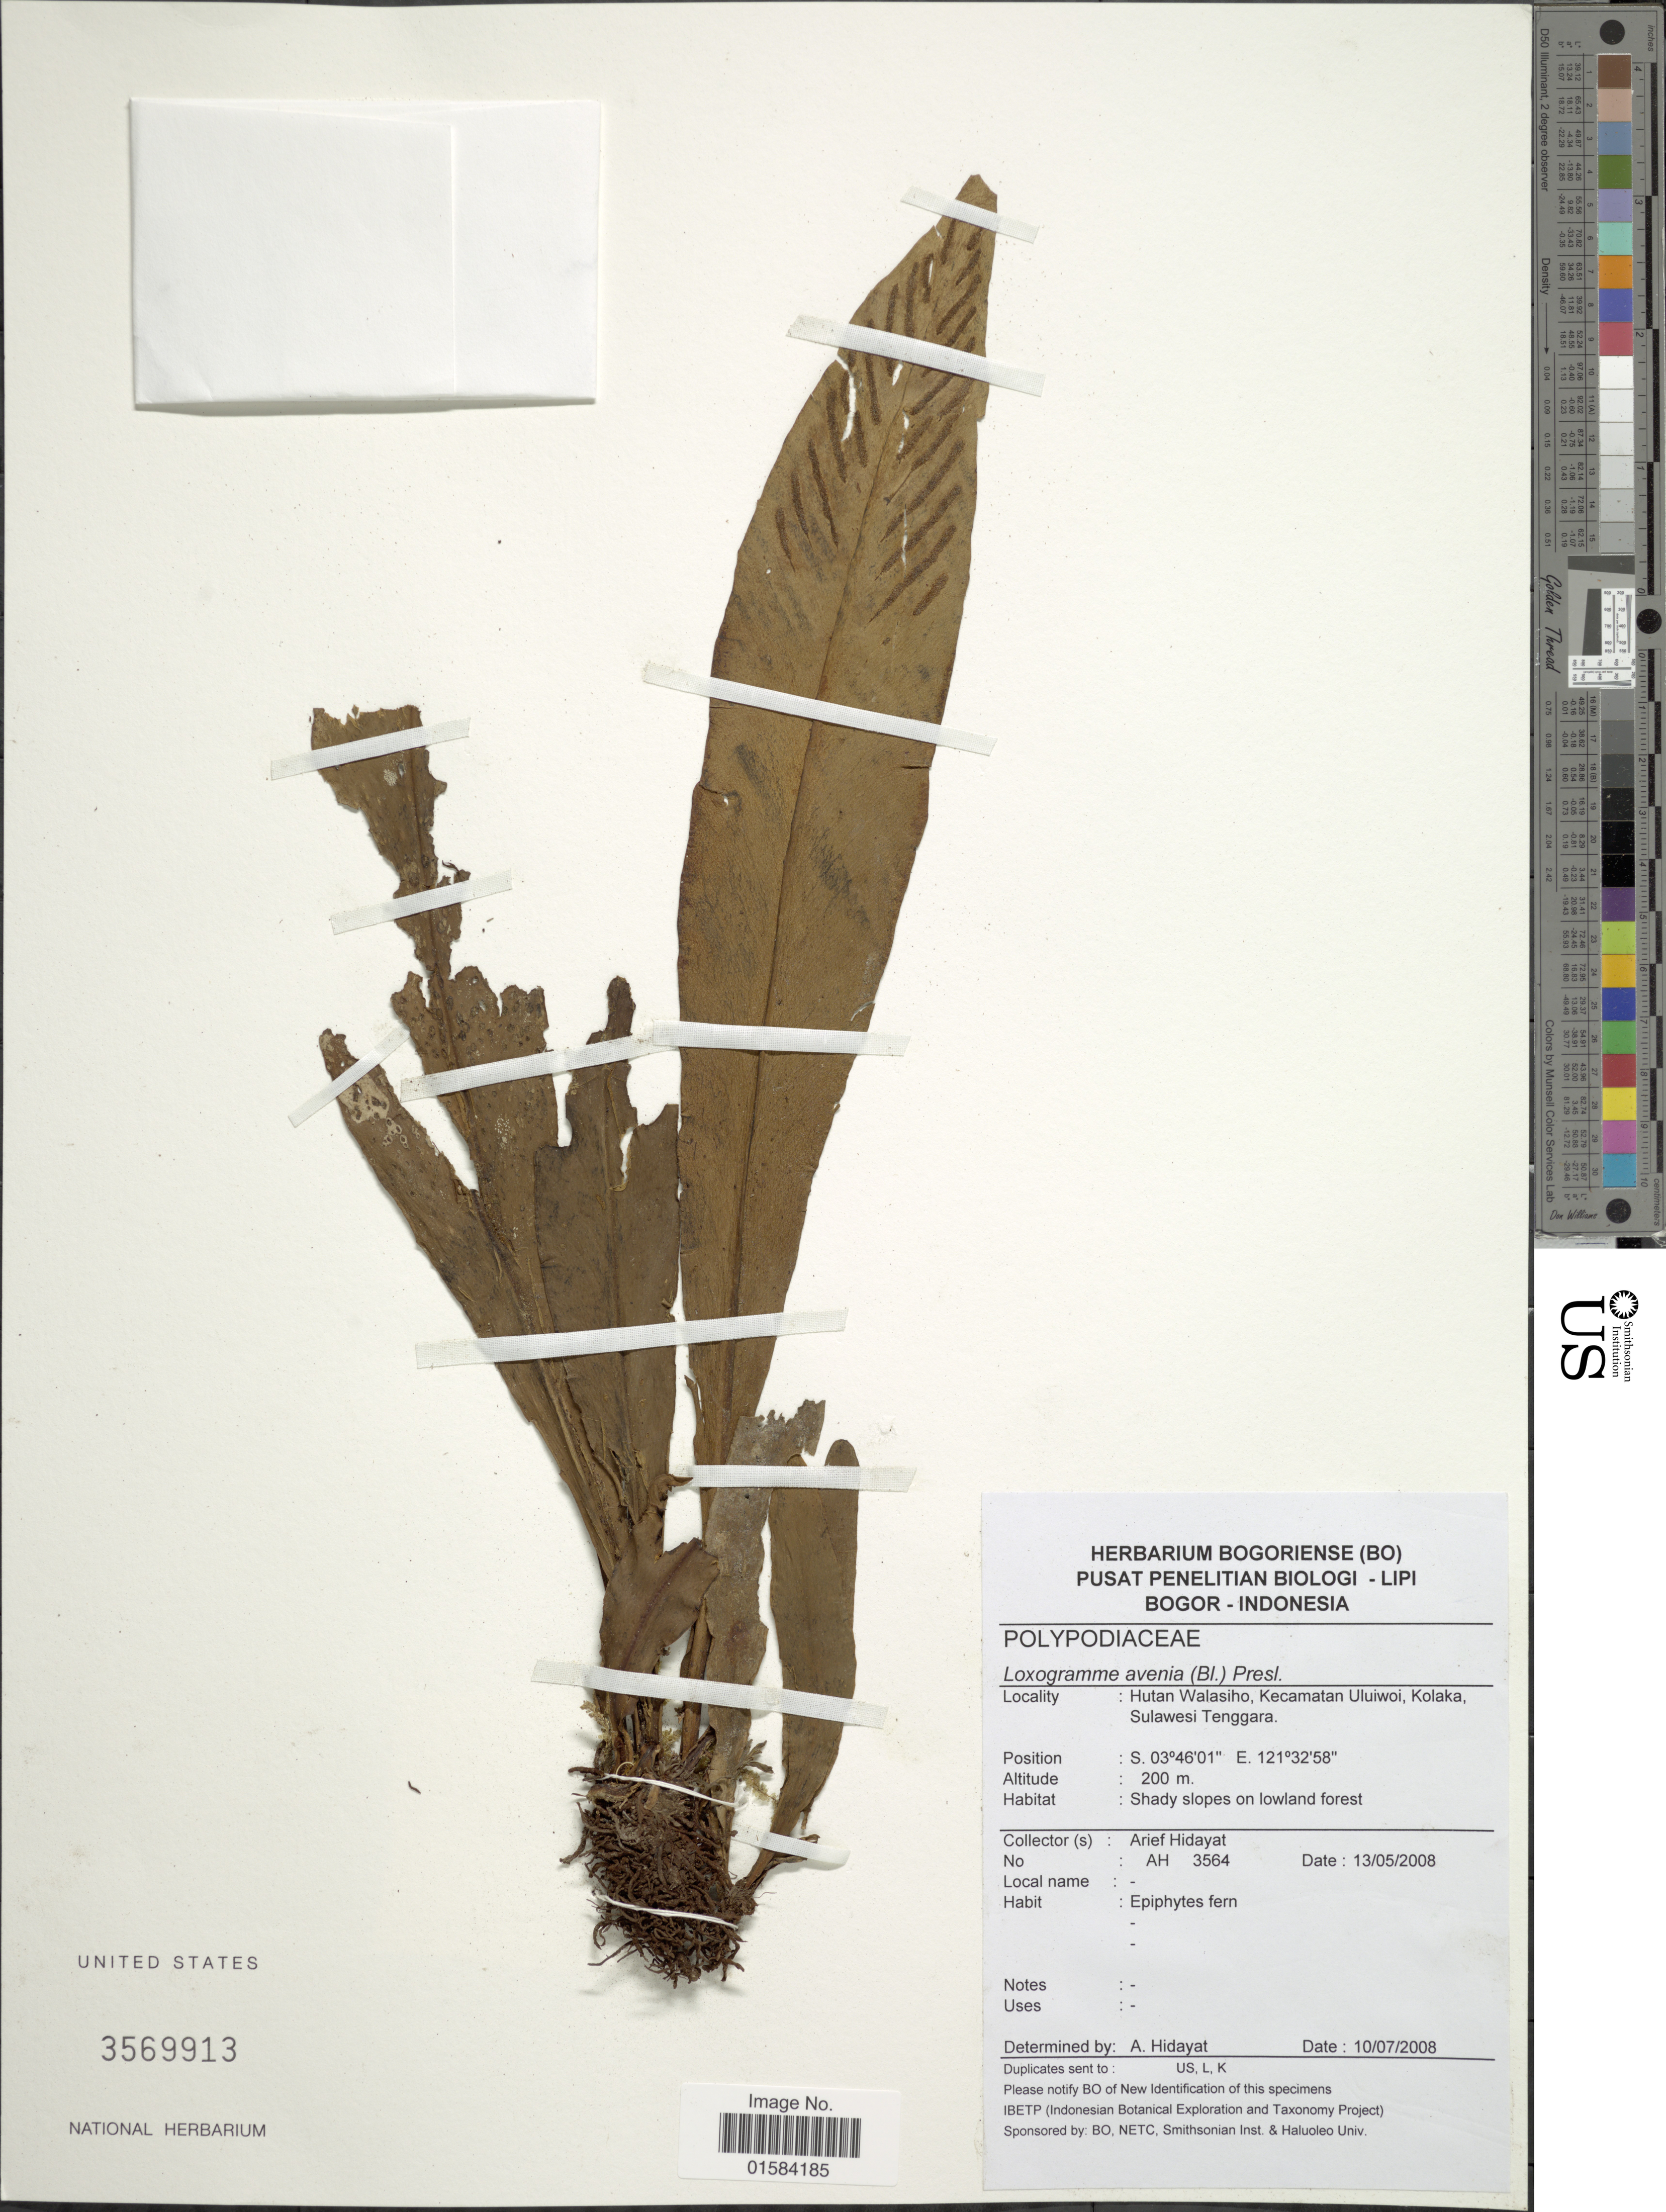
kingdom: Plantae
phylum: Tracheophyta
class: Polypodiopsida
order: Polypodiales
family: Polypodiaceae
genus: Loxogramme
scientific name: Loxogramme avenia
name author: (Blume) C. Presl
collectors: A. Hidayat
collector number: AH 3564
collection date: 2008-05-13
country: Indonesia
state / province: Sulawesi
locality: Hutan Walasiho, Kecamatan Uluiwoi, Kolaka, Sulawesi Tenggara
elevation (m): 200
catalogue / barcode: US 3569913